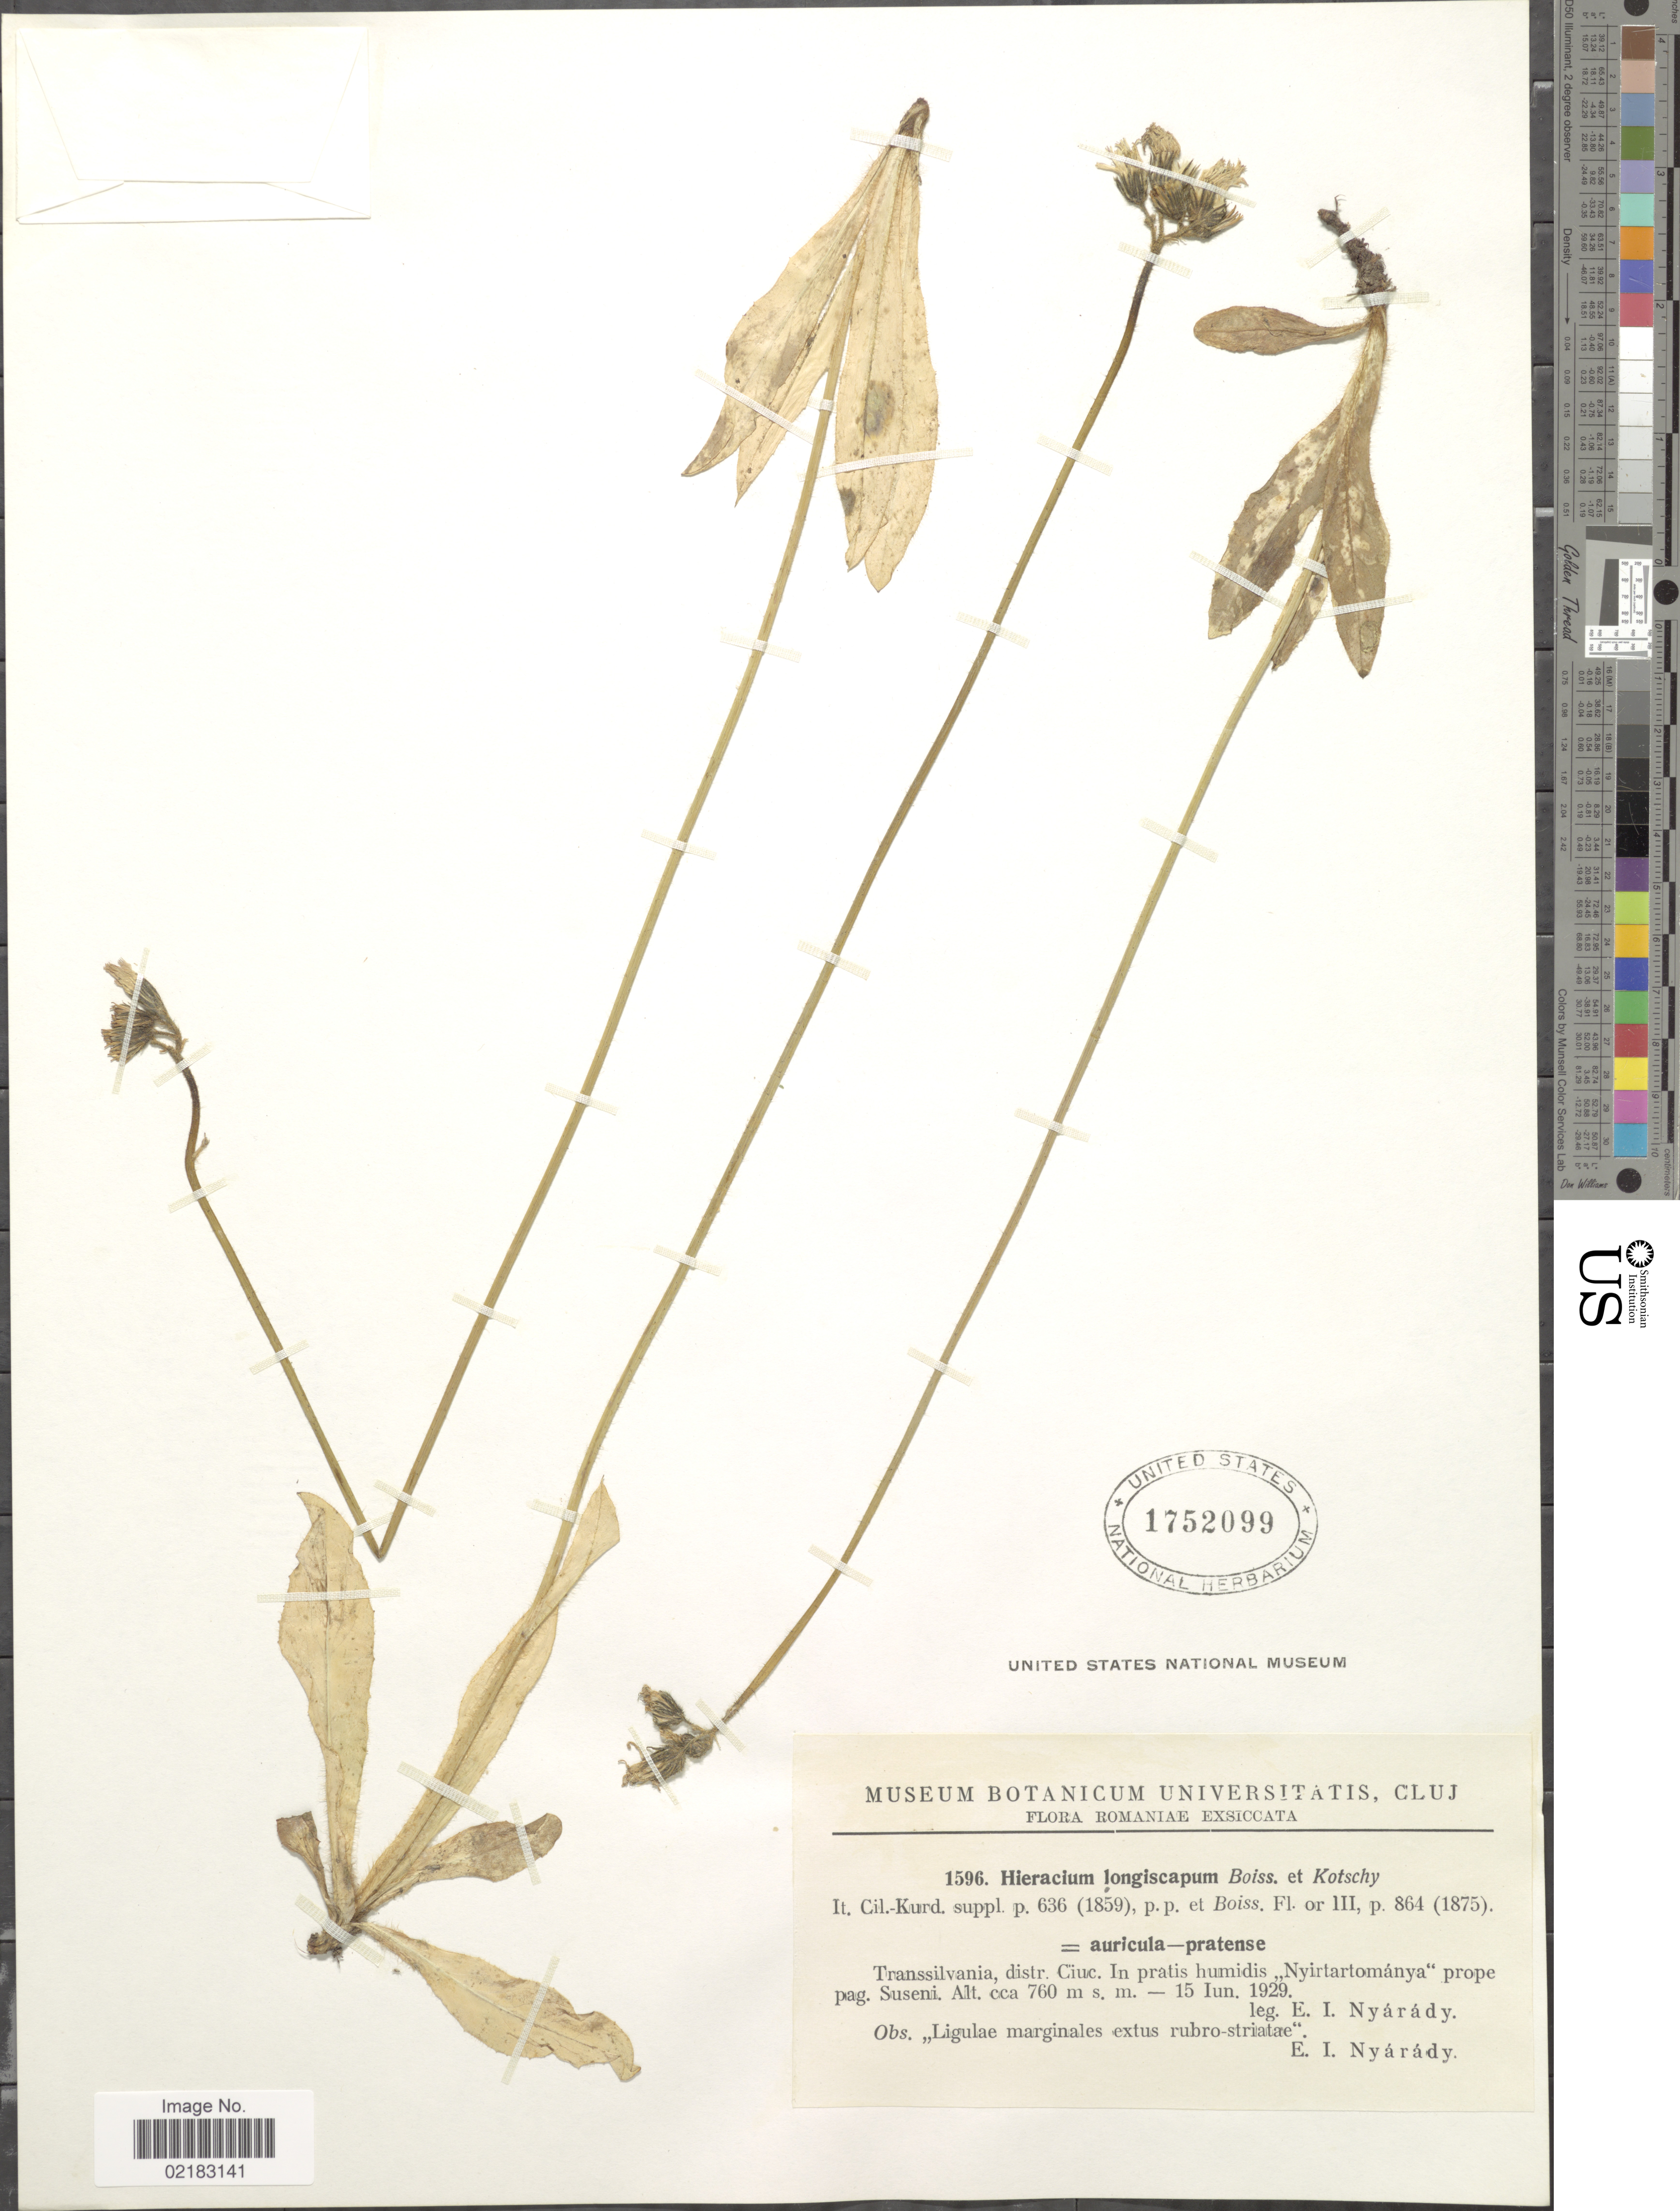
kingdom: Plantae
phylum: Tracheophyta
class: Magnoliopsida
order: Asterales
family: Asteraceae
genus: Hieracium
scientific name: Hieracium longiscapum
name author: (Näg. & Peter) Zahn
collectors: E. Nyárády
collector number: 1596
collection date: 1929-06-15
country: Argentina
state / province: Ciudad Autónoma de Buenos Aires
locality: Romaniae, Transsilvania, in pratis humidis "Nyitartomanya"prope pag. Suseni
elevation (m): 760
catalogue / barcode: US 1752099